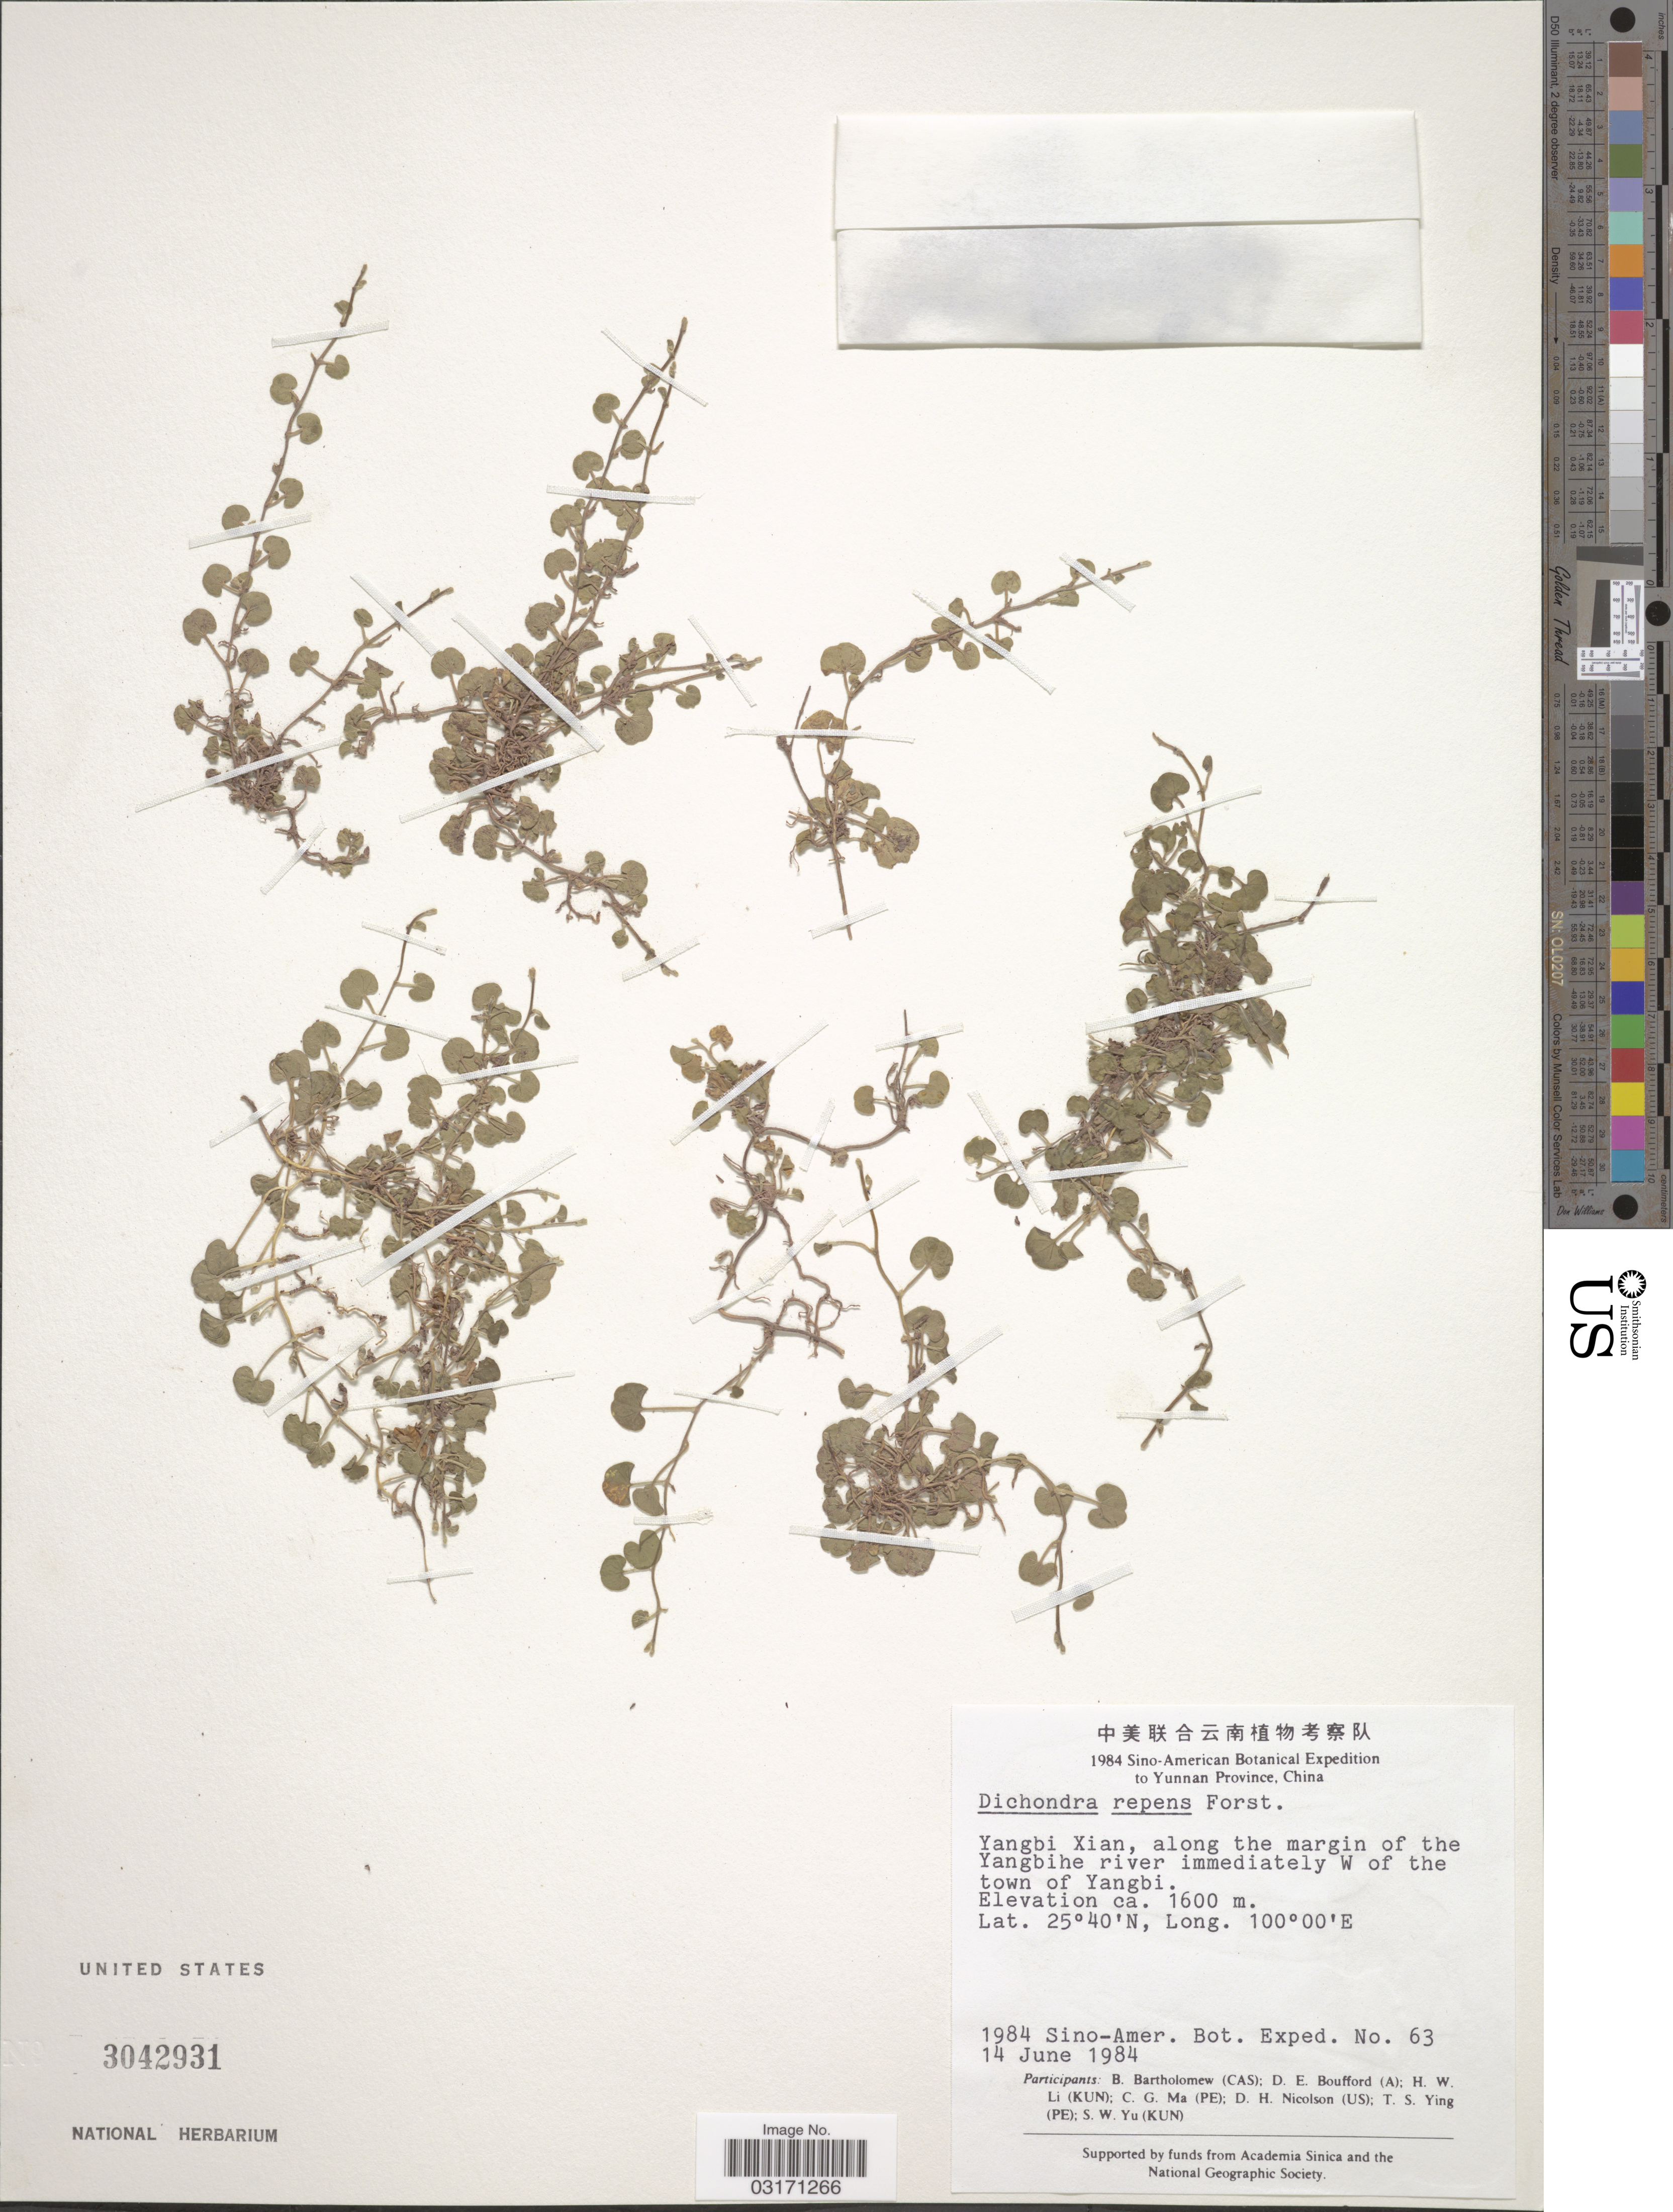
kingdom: Plantae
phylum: Tracheophyta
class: Magnoliopsida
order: Solanales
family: Convolvulaceae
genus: Dichondra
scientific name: Dichondra repens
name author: J.R. Forst. & G. Forst.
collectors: Sino-Amer. Bot. Exped. 1984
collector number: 63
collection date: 1984-06-14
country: China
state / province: Yunnan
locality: Yangbi Xian, along the margin of the Yangbihe river immediately W of the town of Yangbi.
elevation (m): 1600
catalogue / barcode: US 3042931